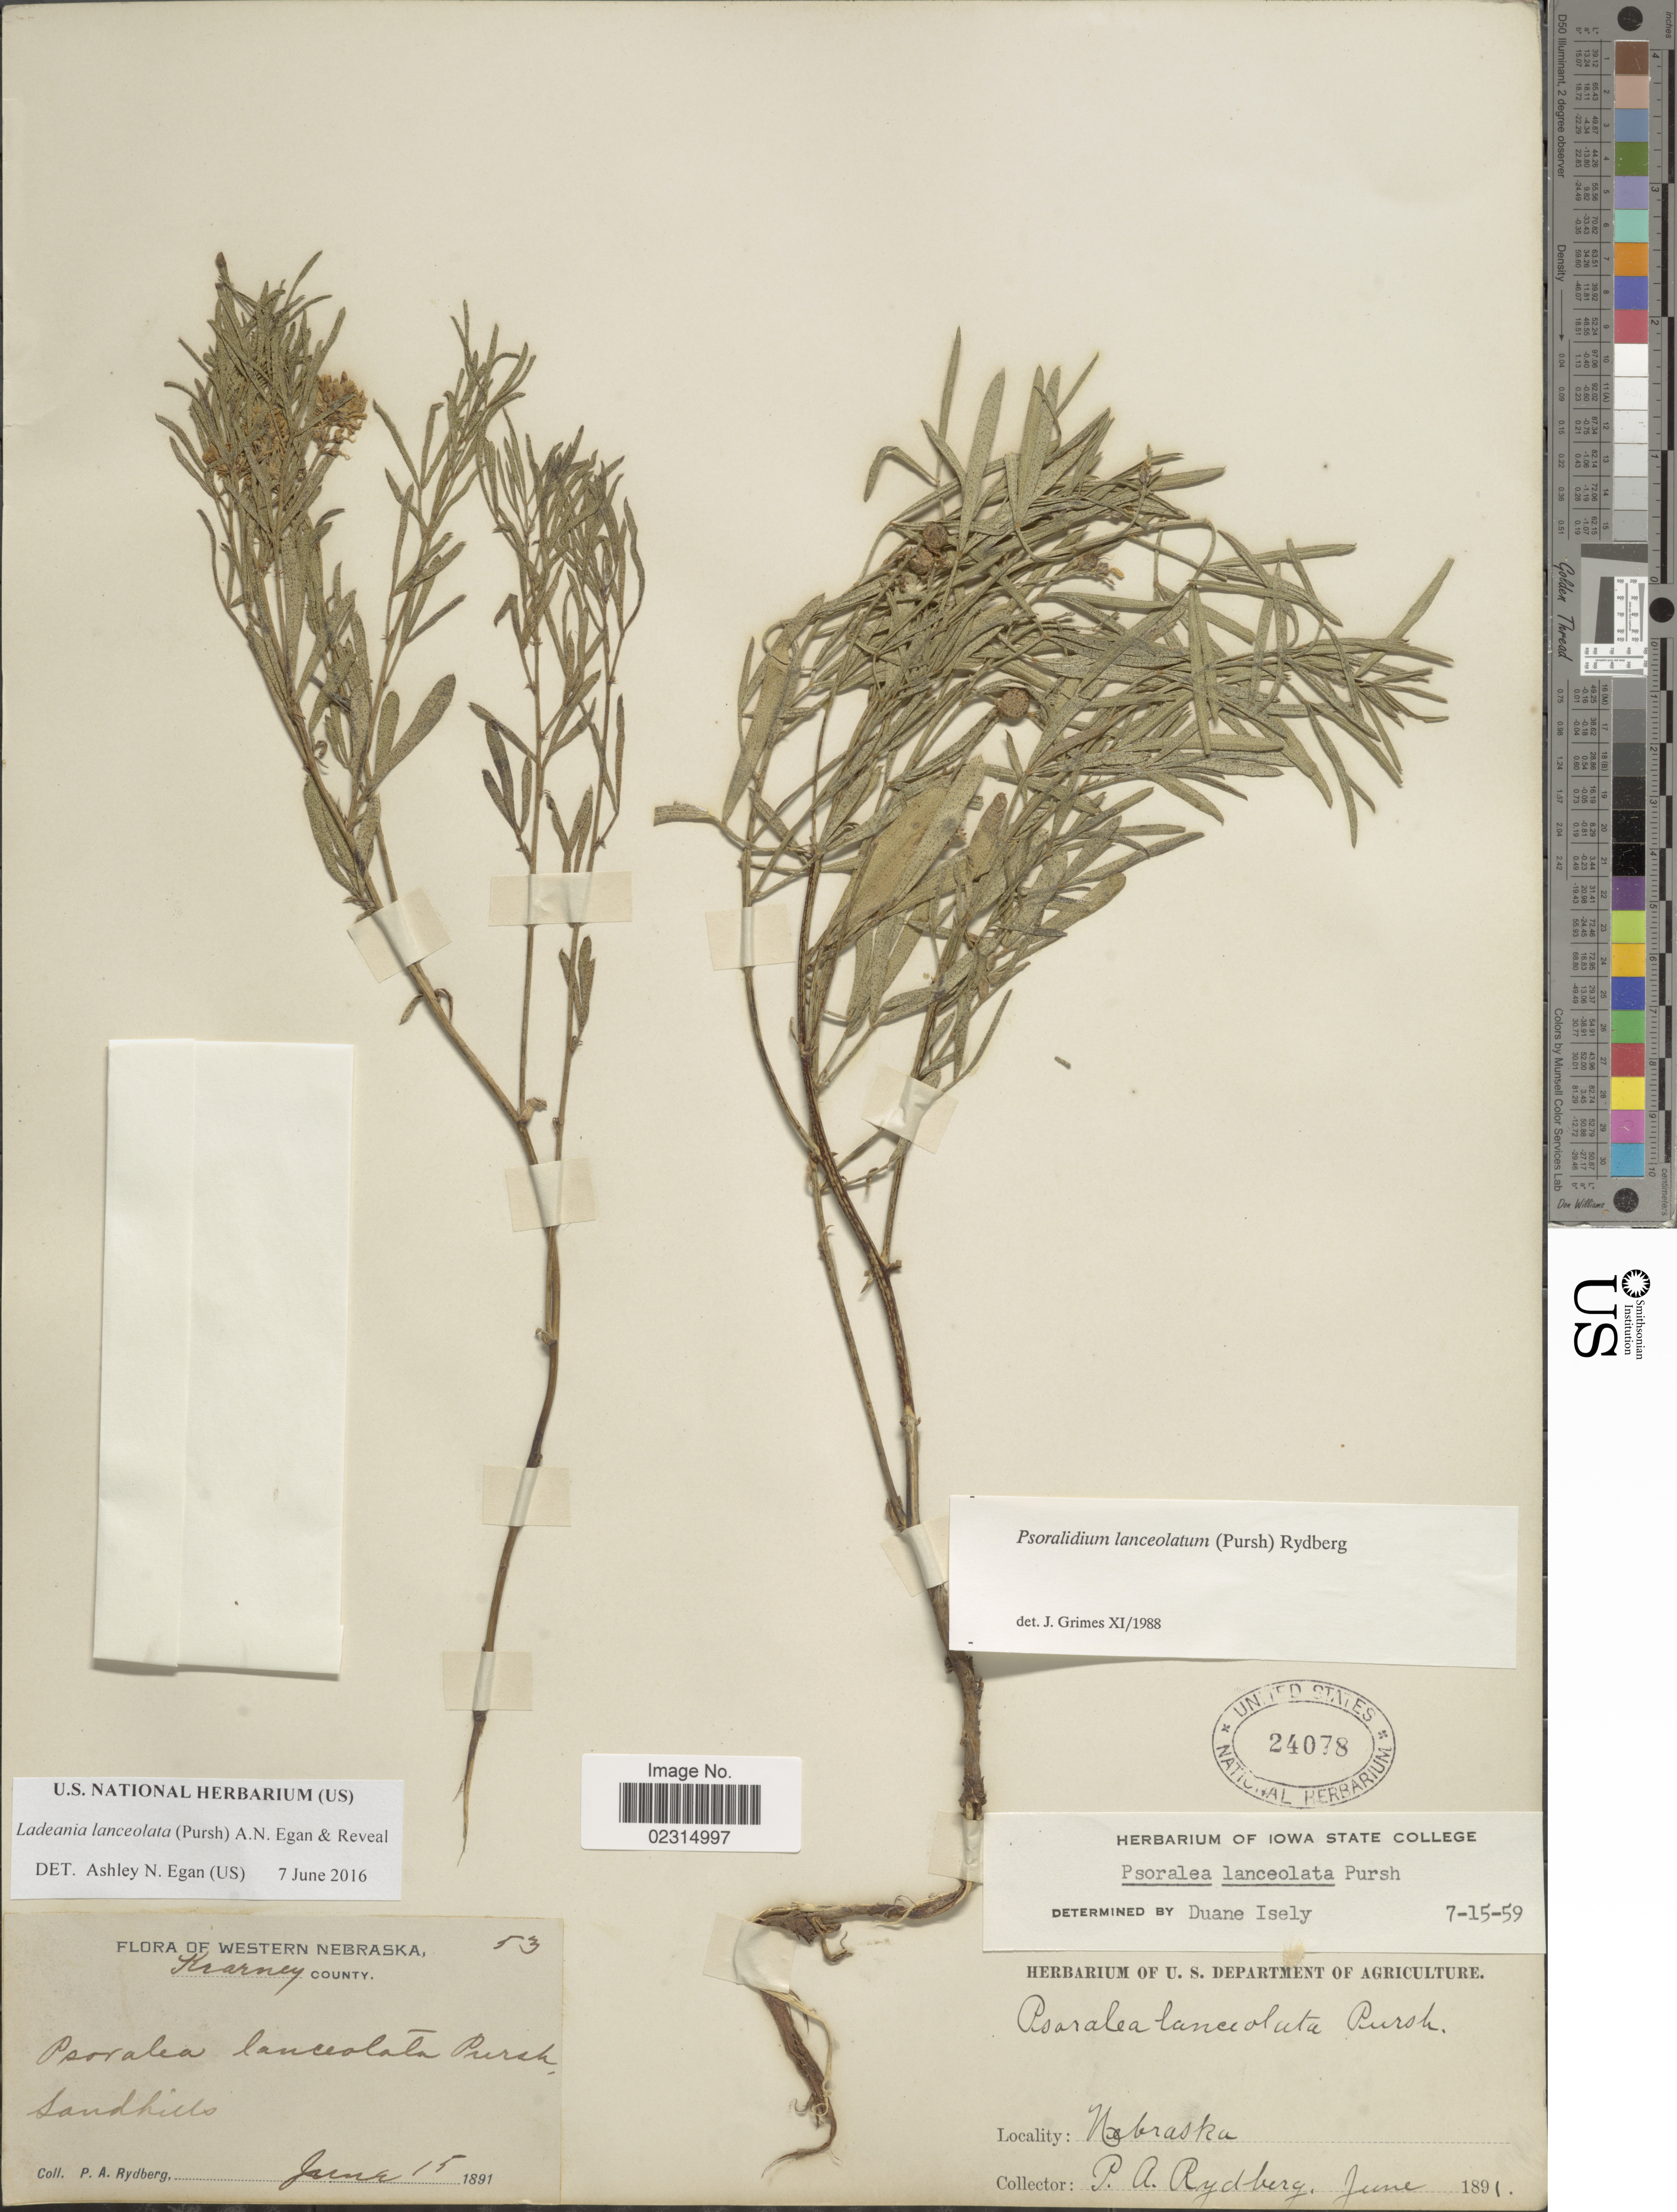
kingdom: Plantae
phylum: Tracheophyta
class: Magnoliopsida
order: Fabales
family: Fabaceae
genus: Ladeania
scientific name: Ladeania lanceolata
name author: (Pursh) A.N. Egan & Reveal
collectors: P. A. Rydberg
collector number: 53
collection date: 1891-06-15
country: United States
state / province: Nebraska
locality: Western Nebraska, Kearney County, sandhills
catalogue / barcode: US 24078